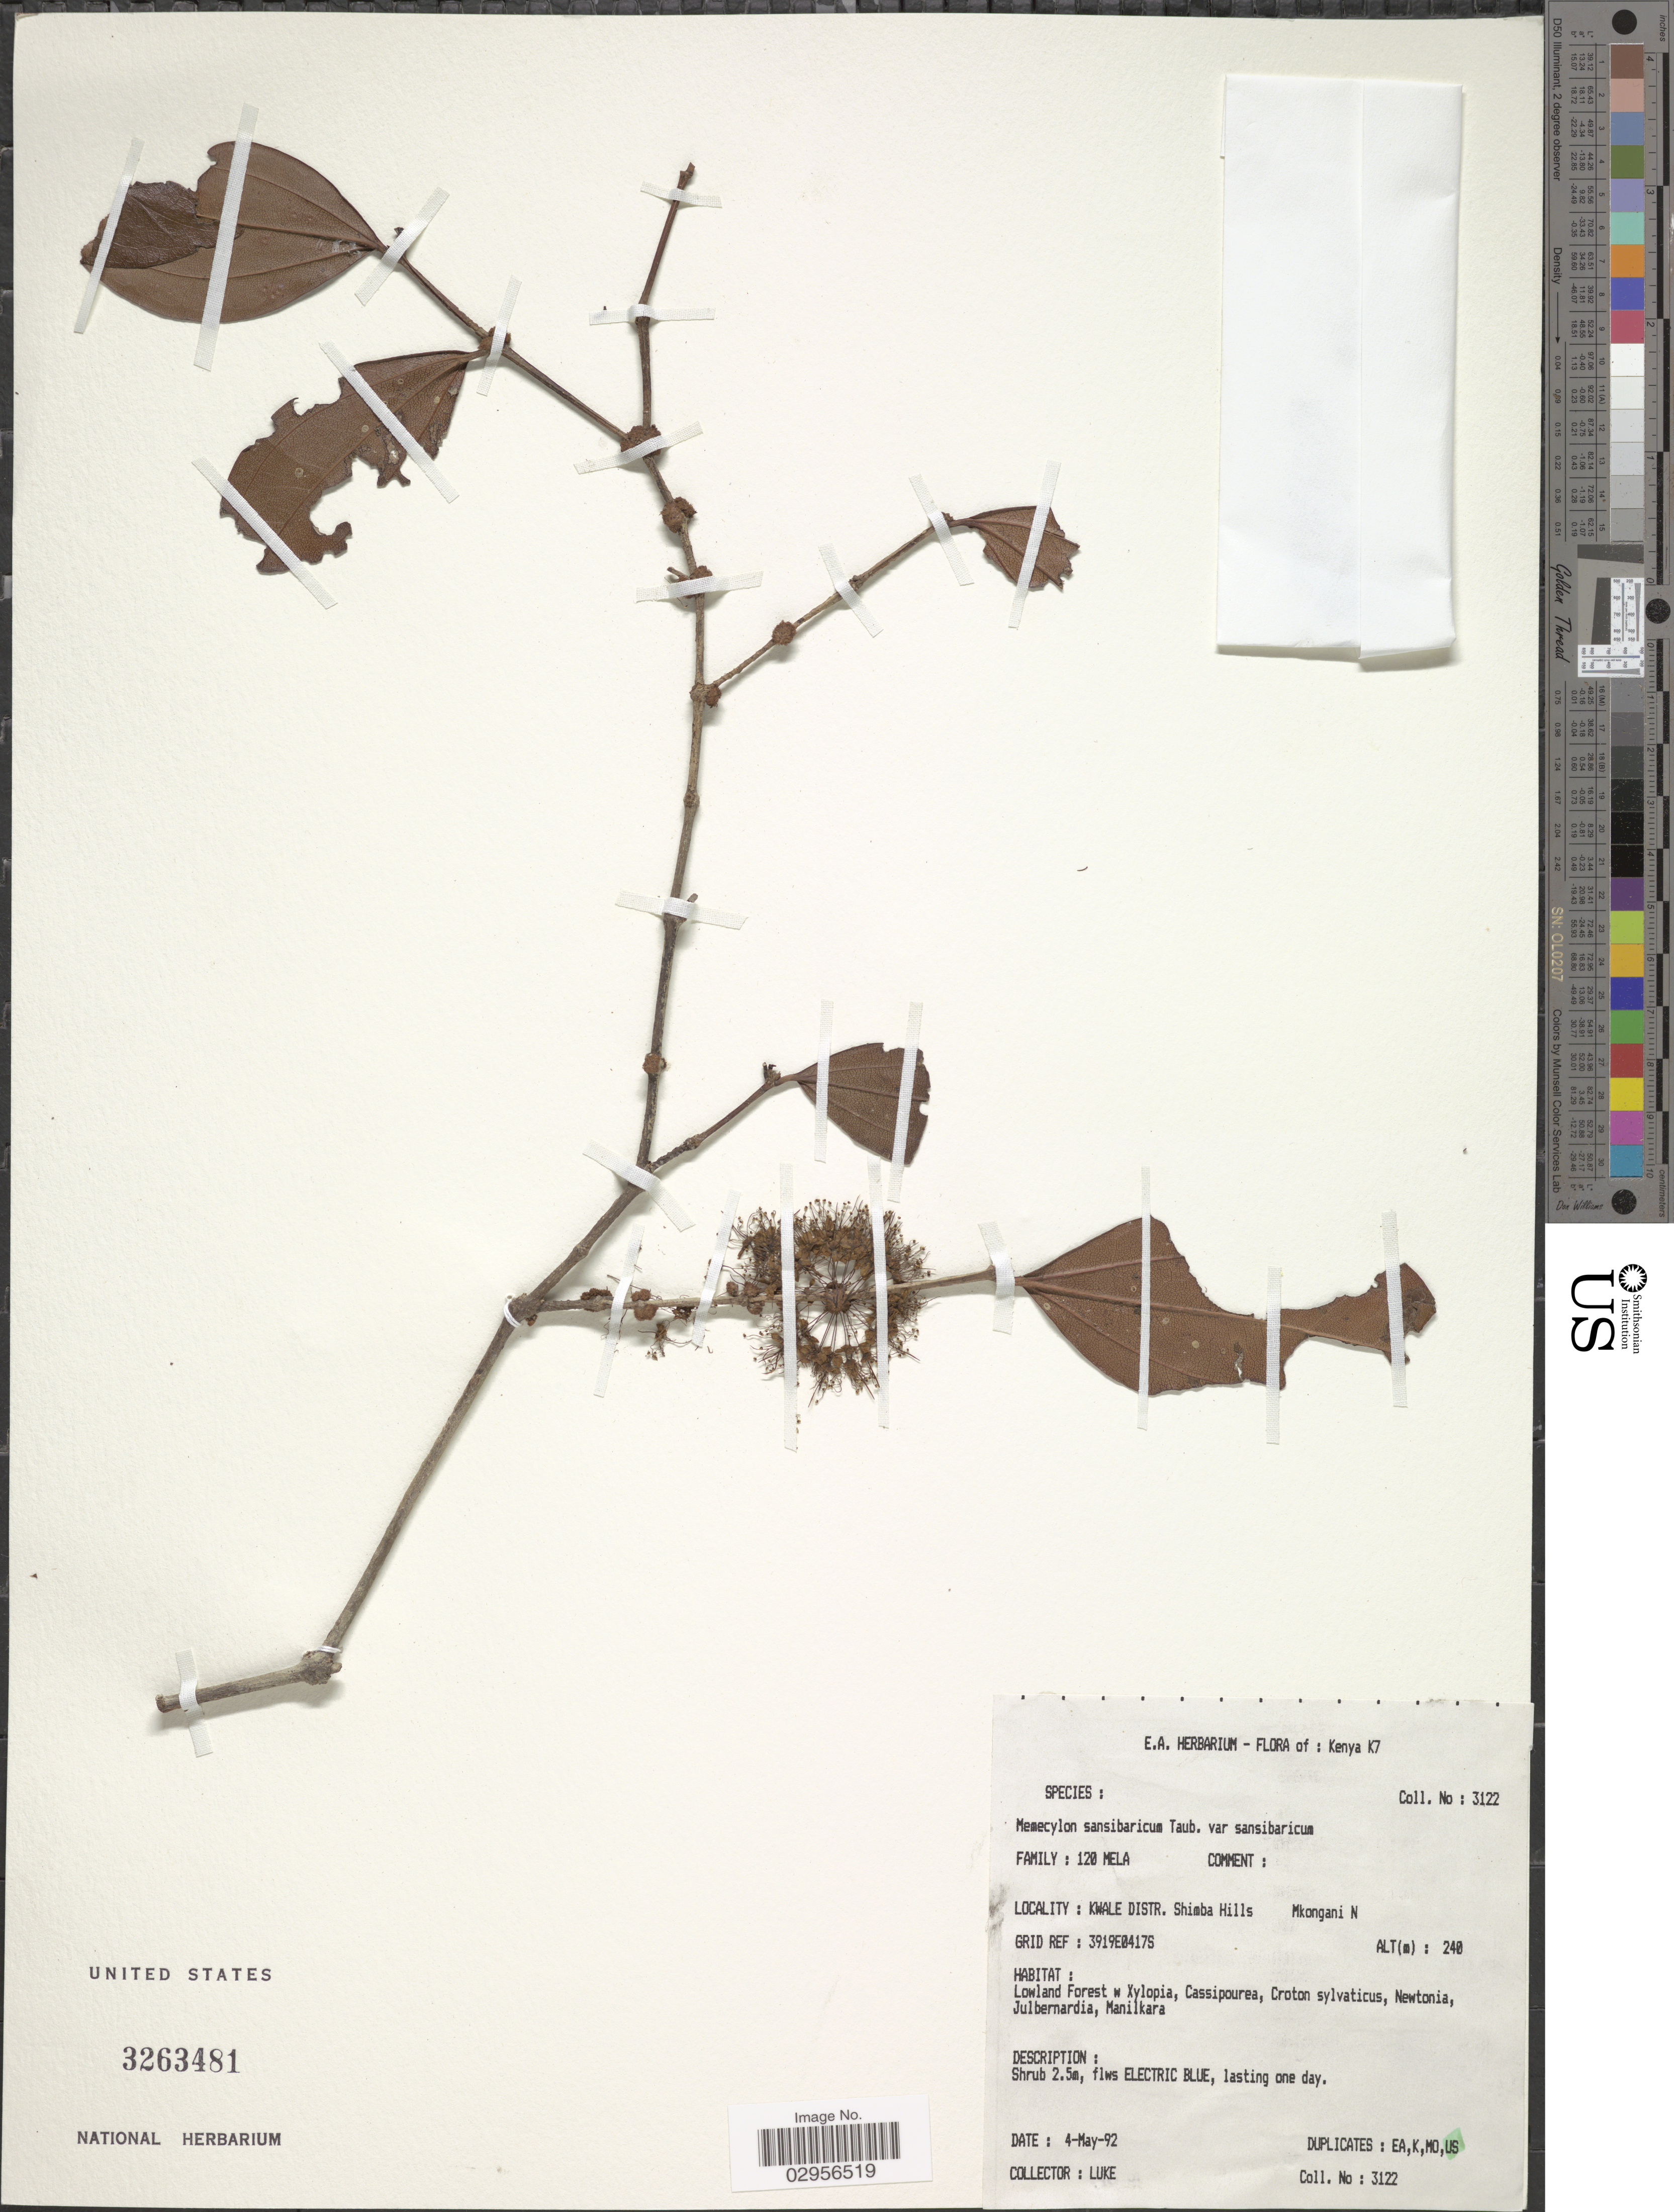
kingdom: Plantae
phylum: Tracheophyta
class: Magnoliopsida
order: Myrtales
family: Melastomataceae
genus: Memecylon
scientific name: Memecylon sansibaricum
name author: Taub.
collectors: -. Luke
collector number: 3122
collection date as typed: Transcribed d/m/y: 4/5/92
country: Kenya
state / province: Kwale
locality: K7, Kwale Distr. Shimba Hills, Mkongani N.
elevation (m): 240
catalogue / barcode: US 3263481